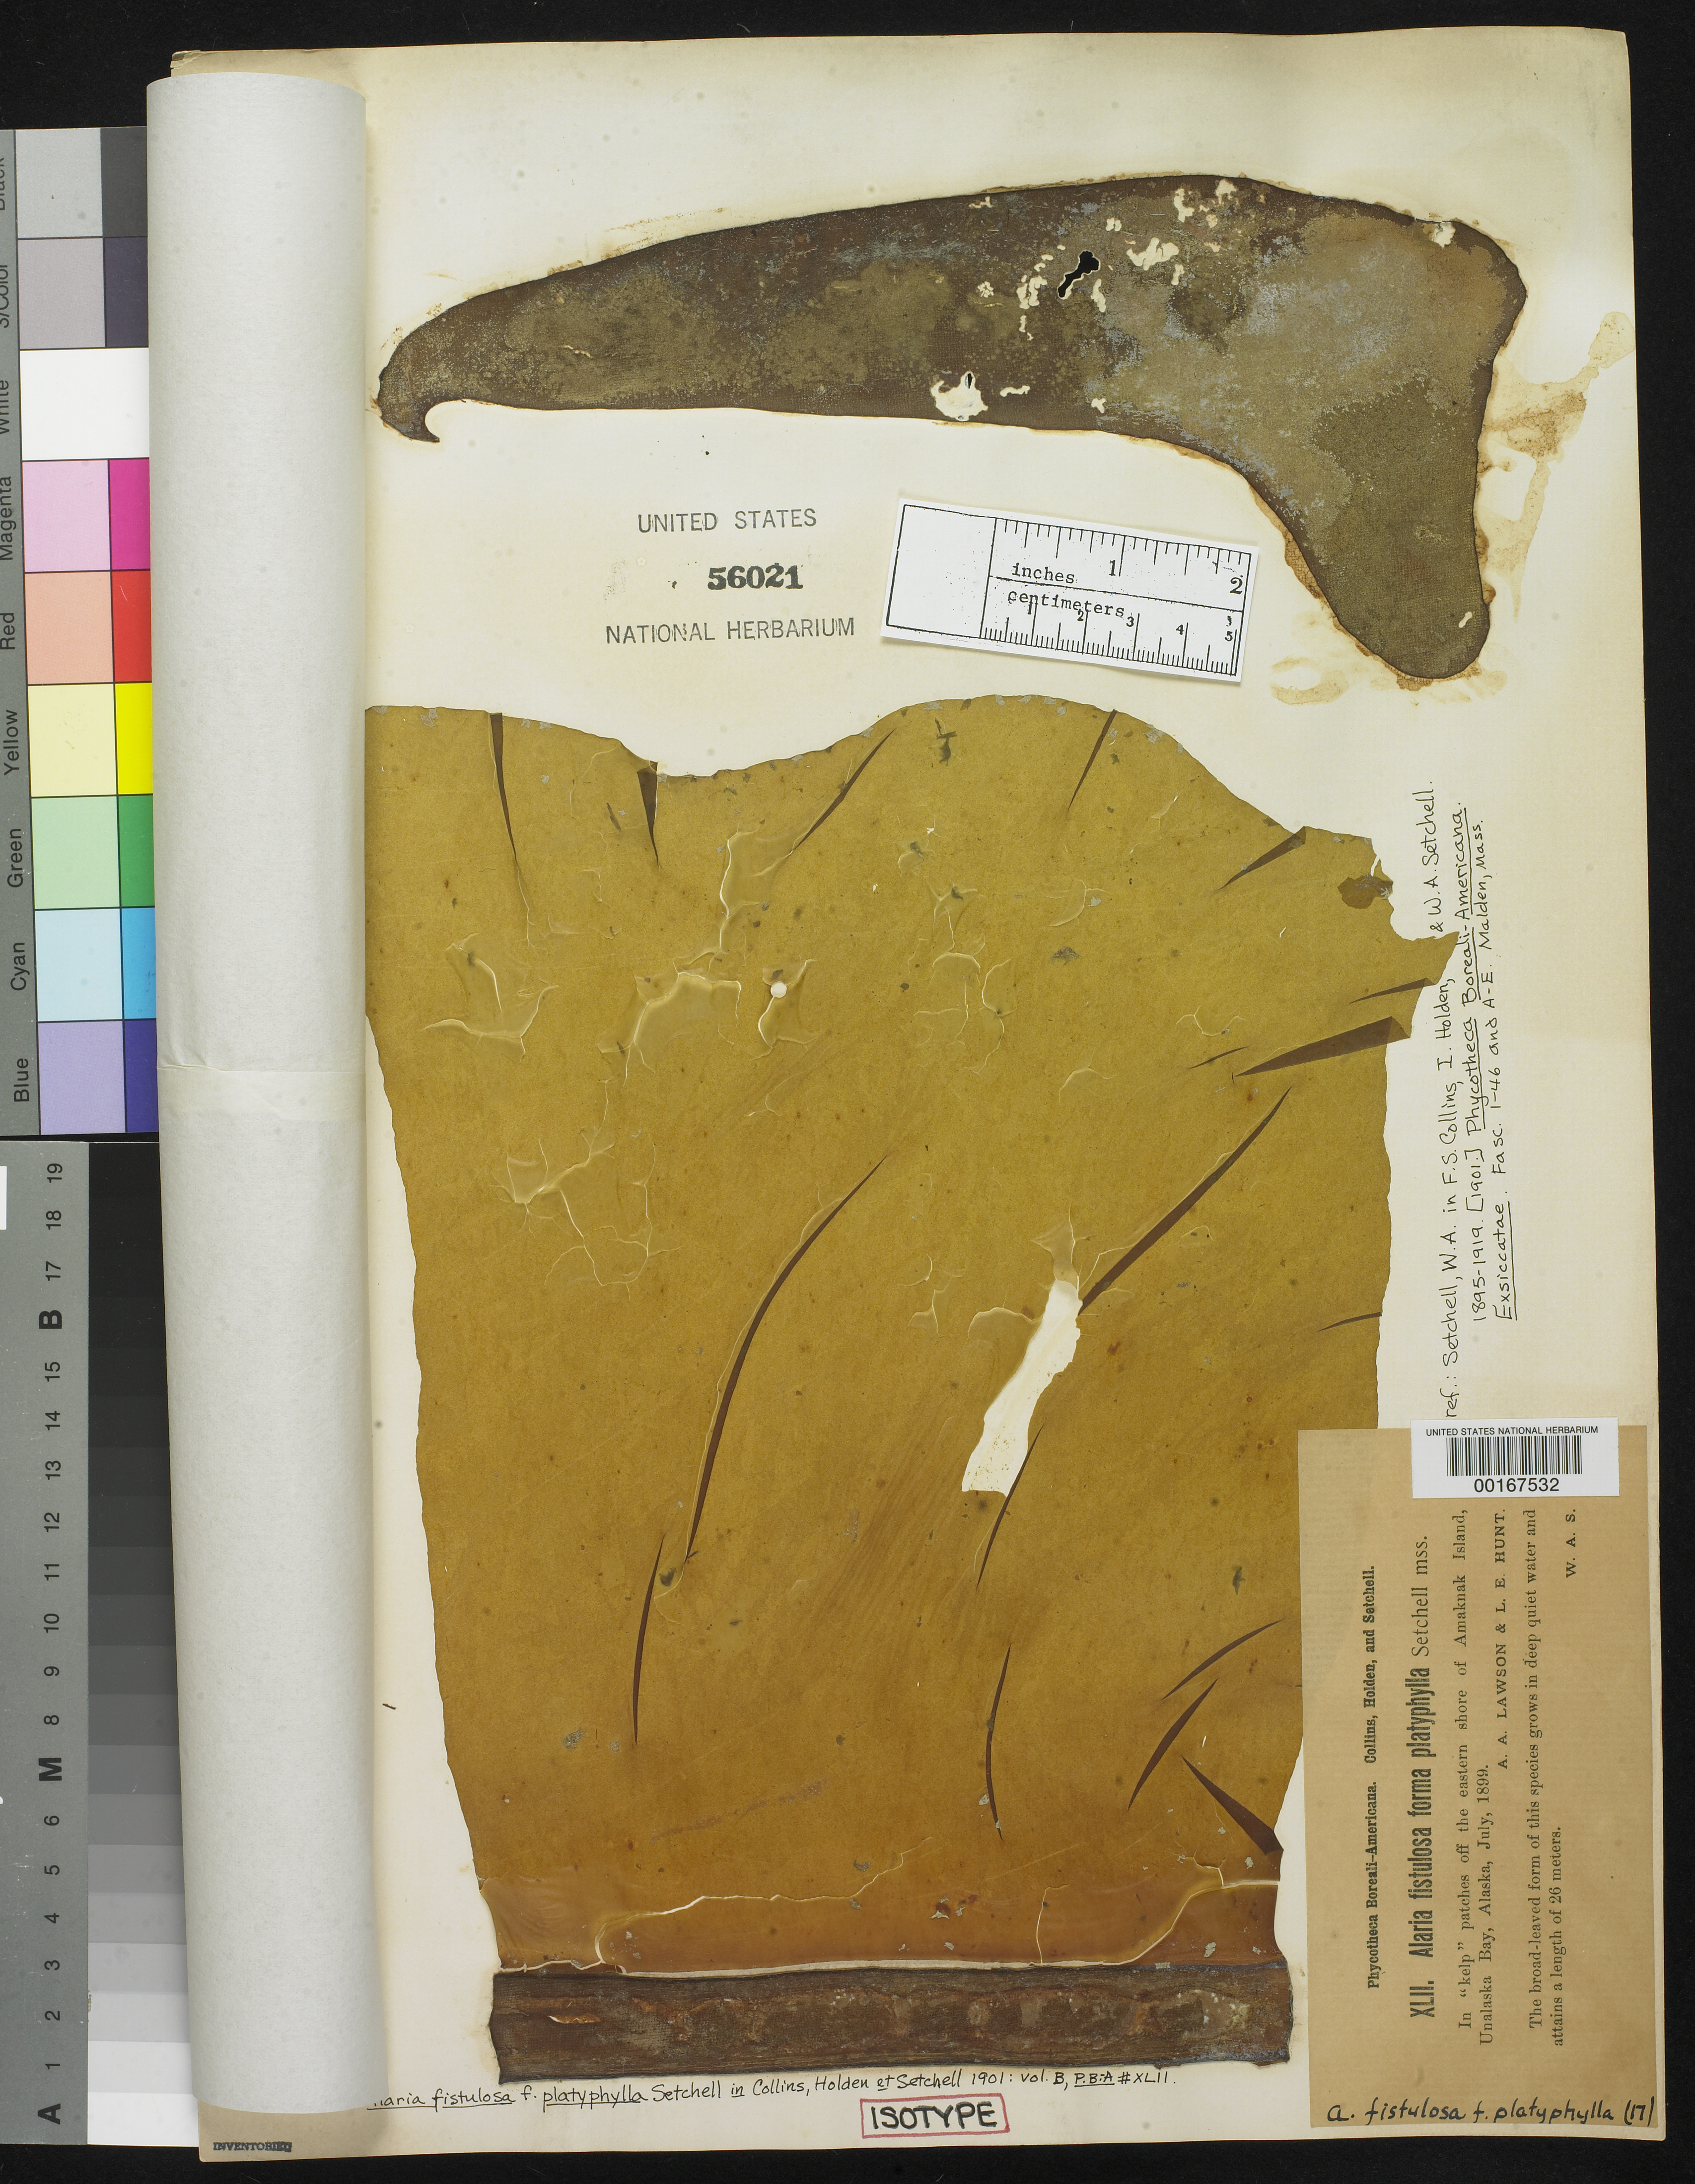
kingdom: Chromista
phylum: Ochrophyta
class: Phaeophyceae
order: Laminariales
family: Alariaceae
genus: Alaria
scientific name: Alaria fistulosa f. platyphylla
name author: Setch. in Collins et al.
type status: Isotype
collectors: A. A. Lawson & L. Hunt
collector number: PB-A XLII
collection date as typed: Jul 1899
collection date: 1899-07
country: United States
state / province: Alaska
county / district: Aleutian Islands Division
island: Unalaska Island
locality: Amaknak Island, Unalaska Bay.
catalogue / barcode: US 56021